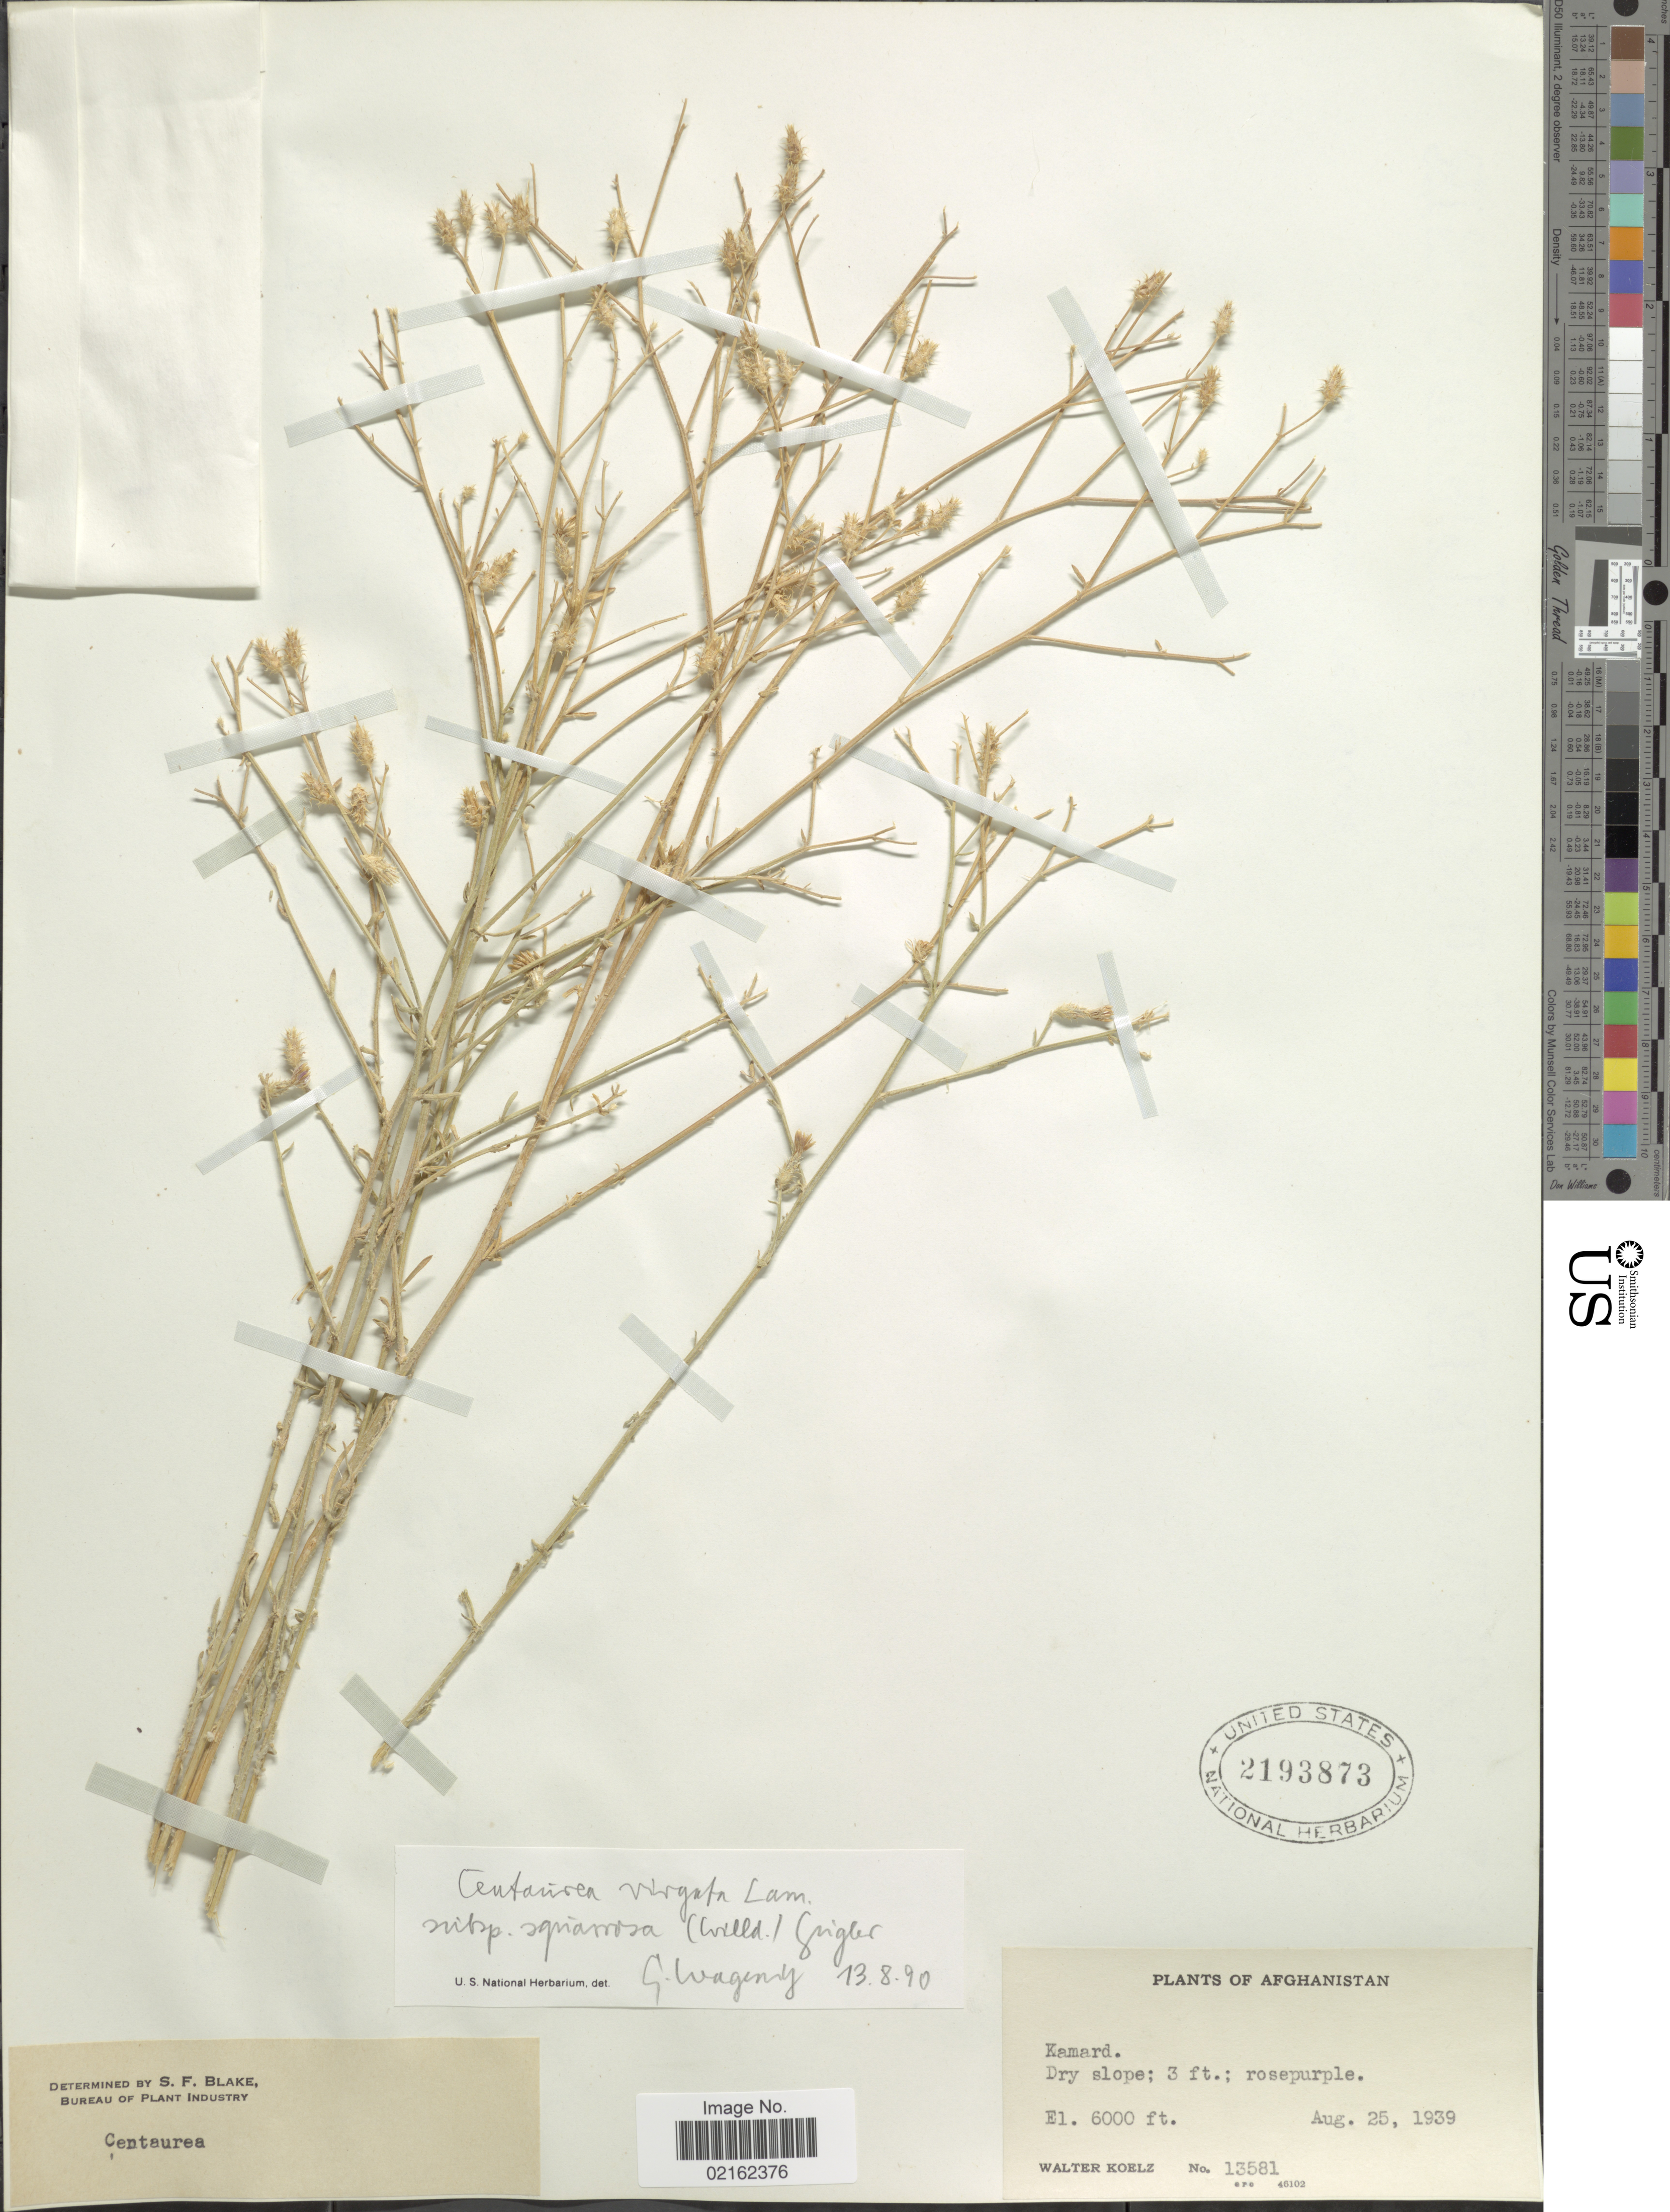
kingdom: Plantae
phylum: Tracheophyta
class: Magnoliopsida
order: Asterales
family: Asteraceae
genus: Centaurea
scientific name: Centaurea virgata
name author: Lam.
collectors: W. N. Koelz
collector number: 13581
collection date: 1939-08-25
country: Afghanistan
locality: Kamard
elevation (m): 1829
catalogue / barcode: US 2193873